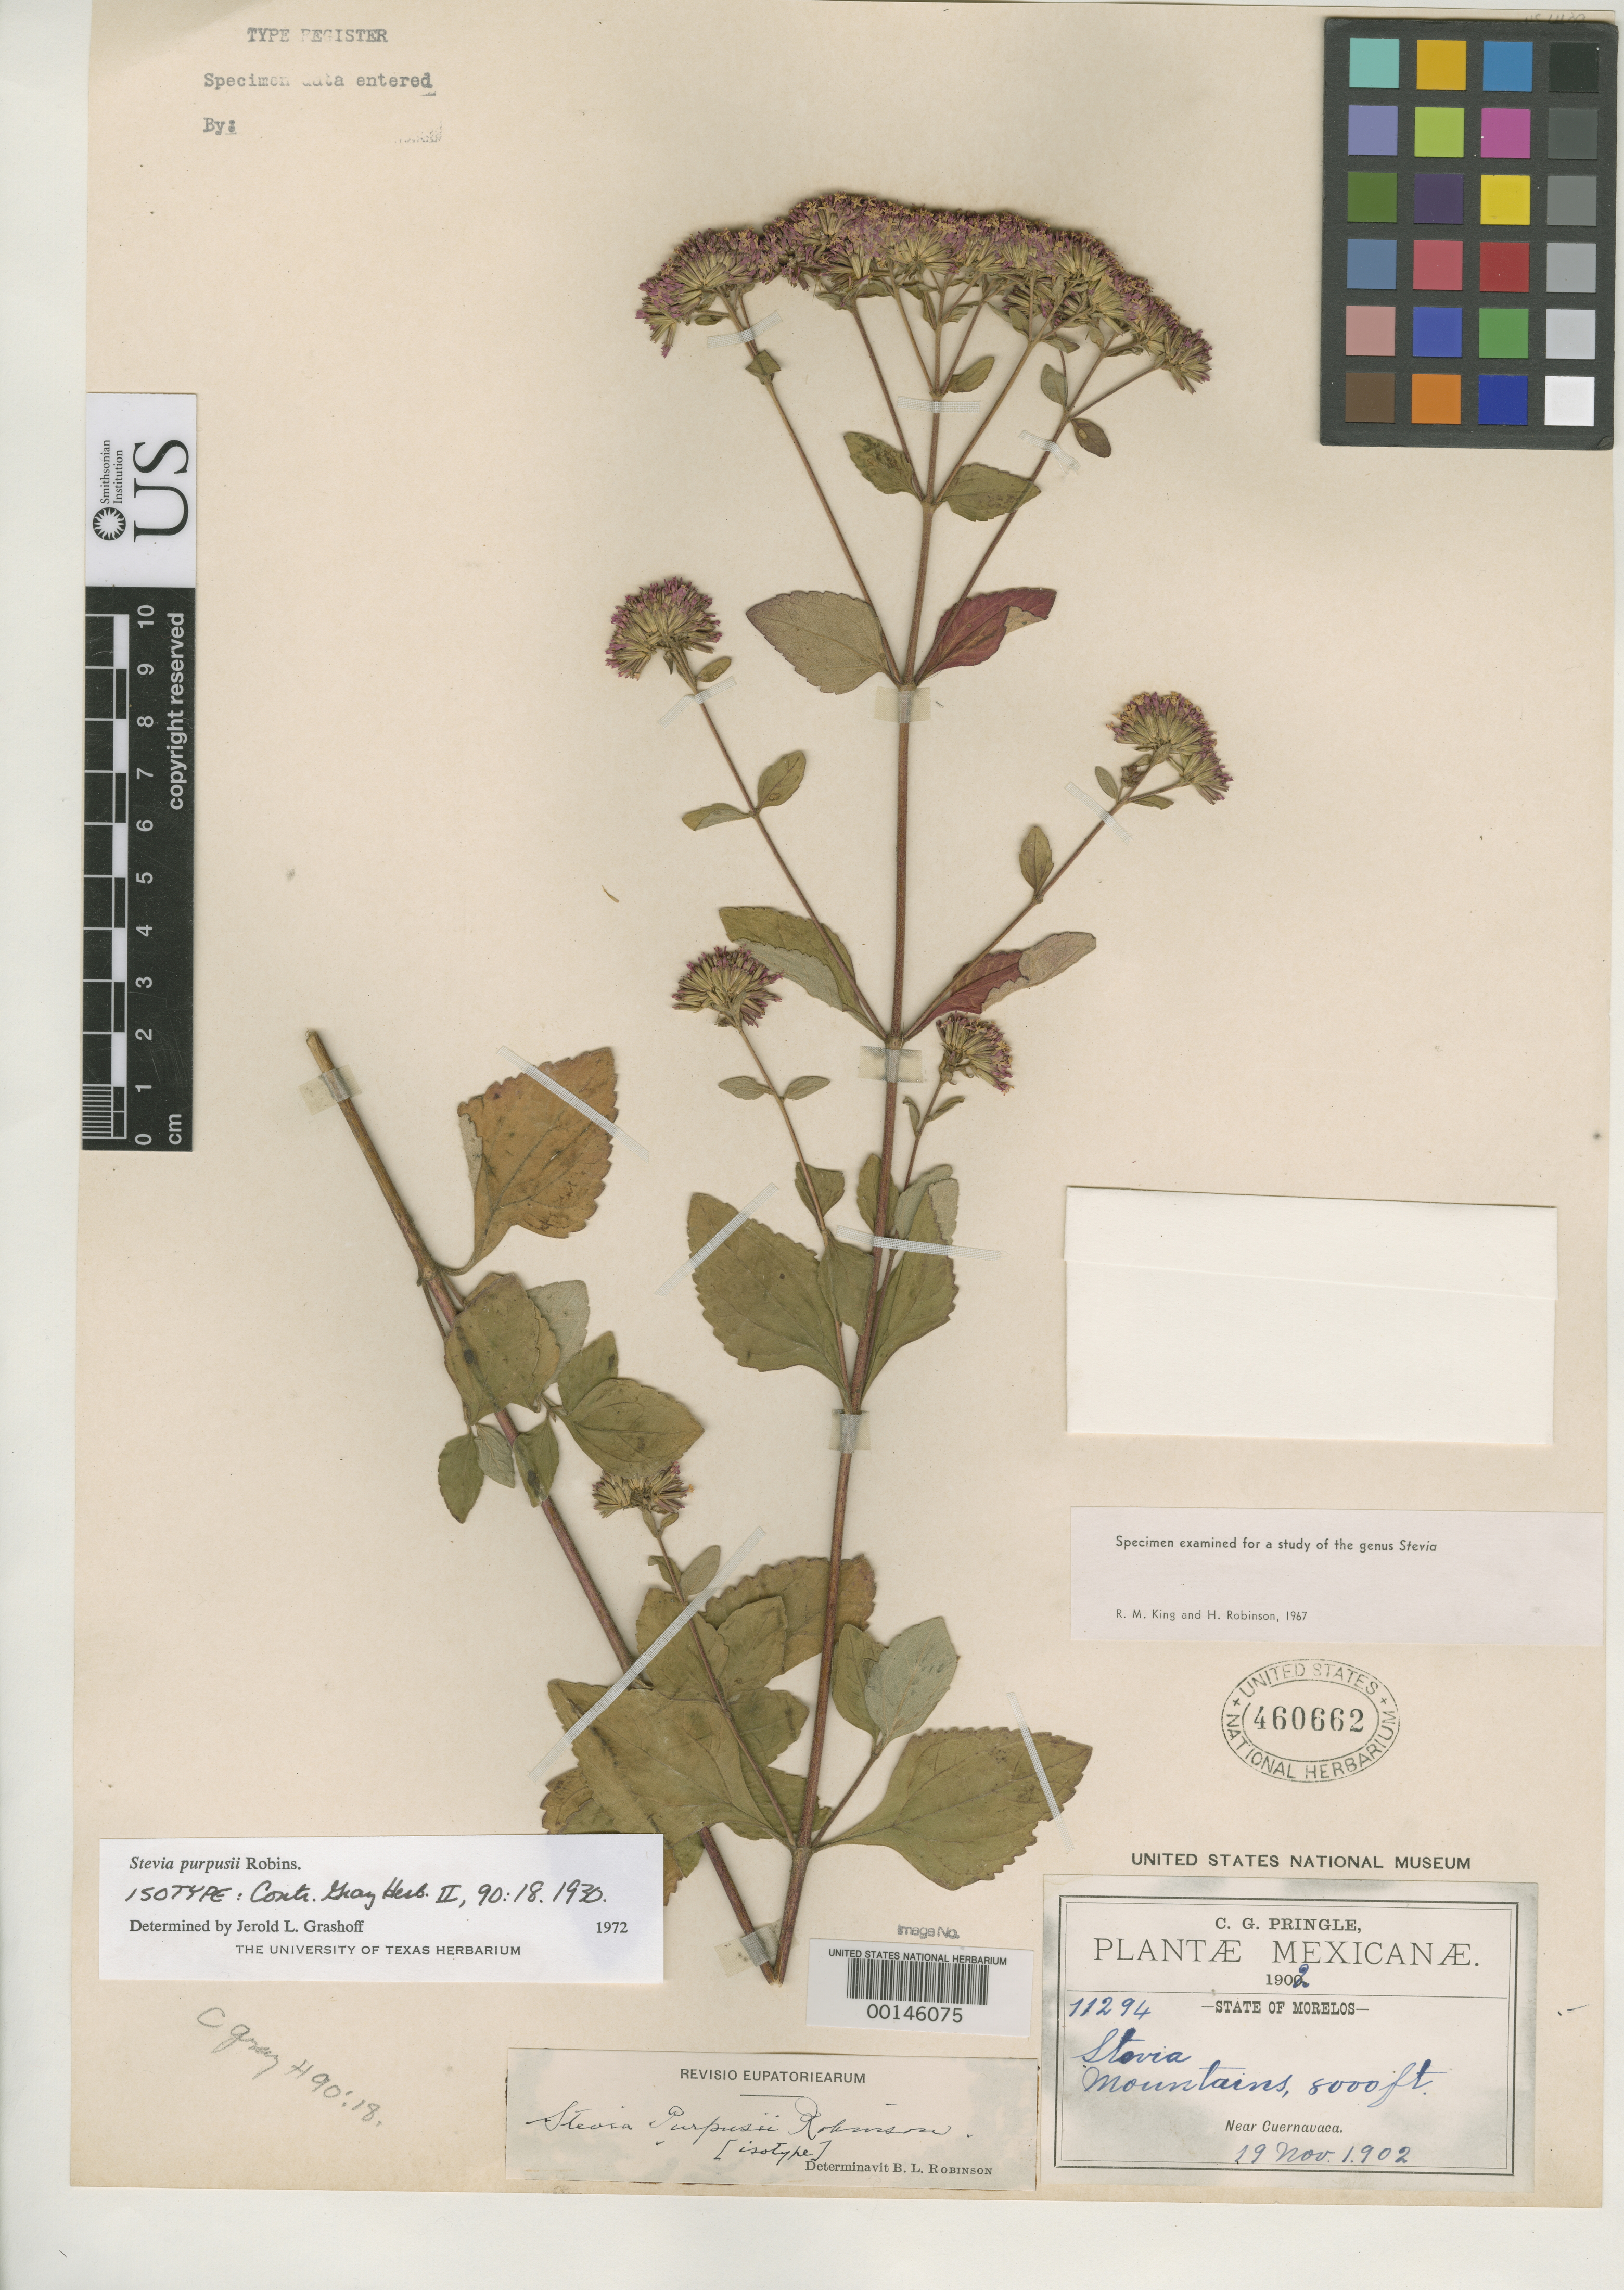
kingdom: Plantae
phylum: Tracheophyta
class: Magnoliopsida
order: Asterales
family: Asteraceae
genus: Stevia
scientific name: Stevia purpusii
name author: B.L. Rob.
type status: Isotype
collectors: C. G. Pringle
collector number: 11294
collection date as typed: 19 Nov 1902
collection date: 1902-11-19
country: Mexico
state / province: Morelos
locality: Cuernavaca, Stovia Mountains.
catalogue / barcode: US 460662